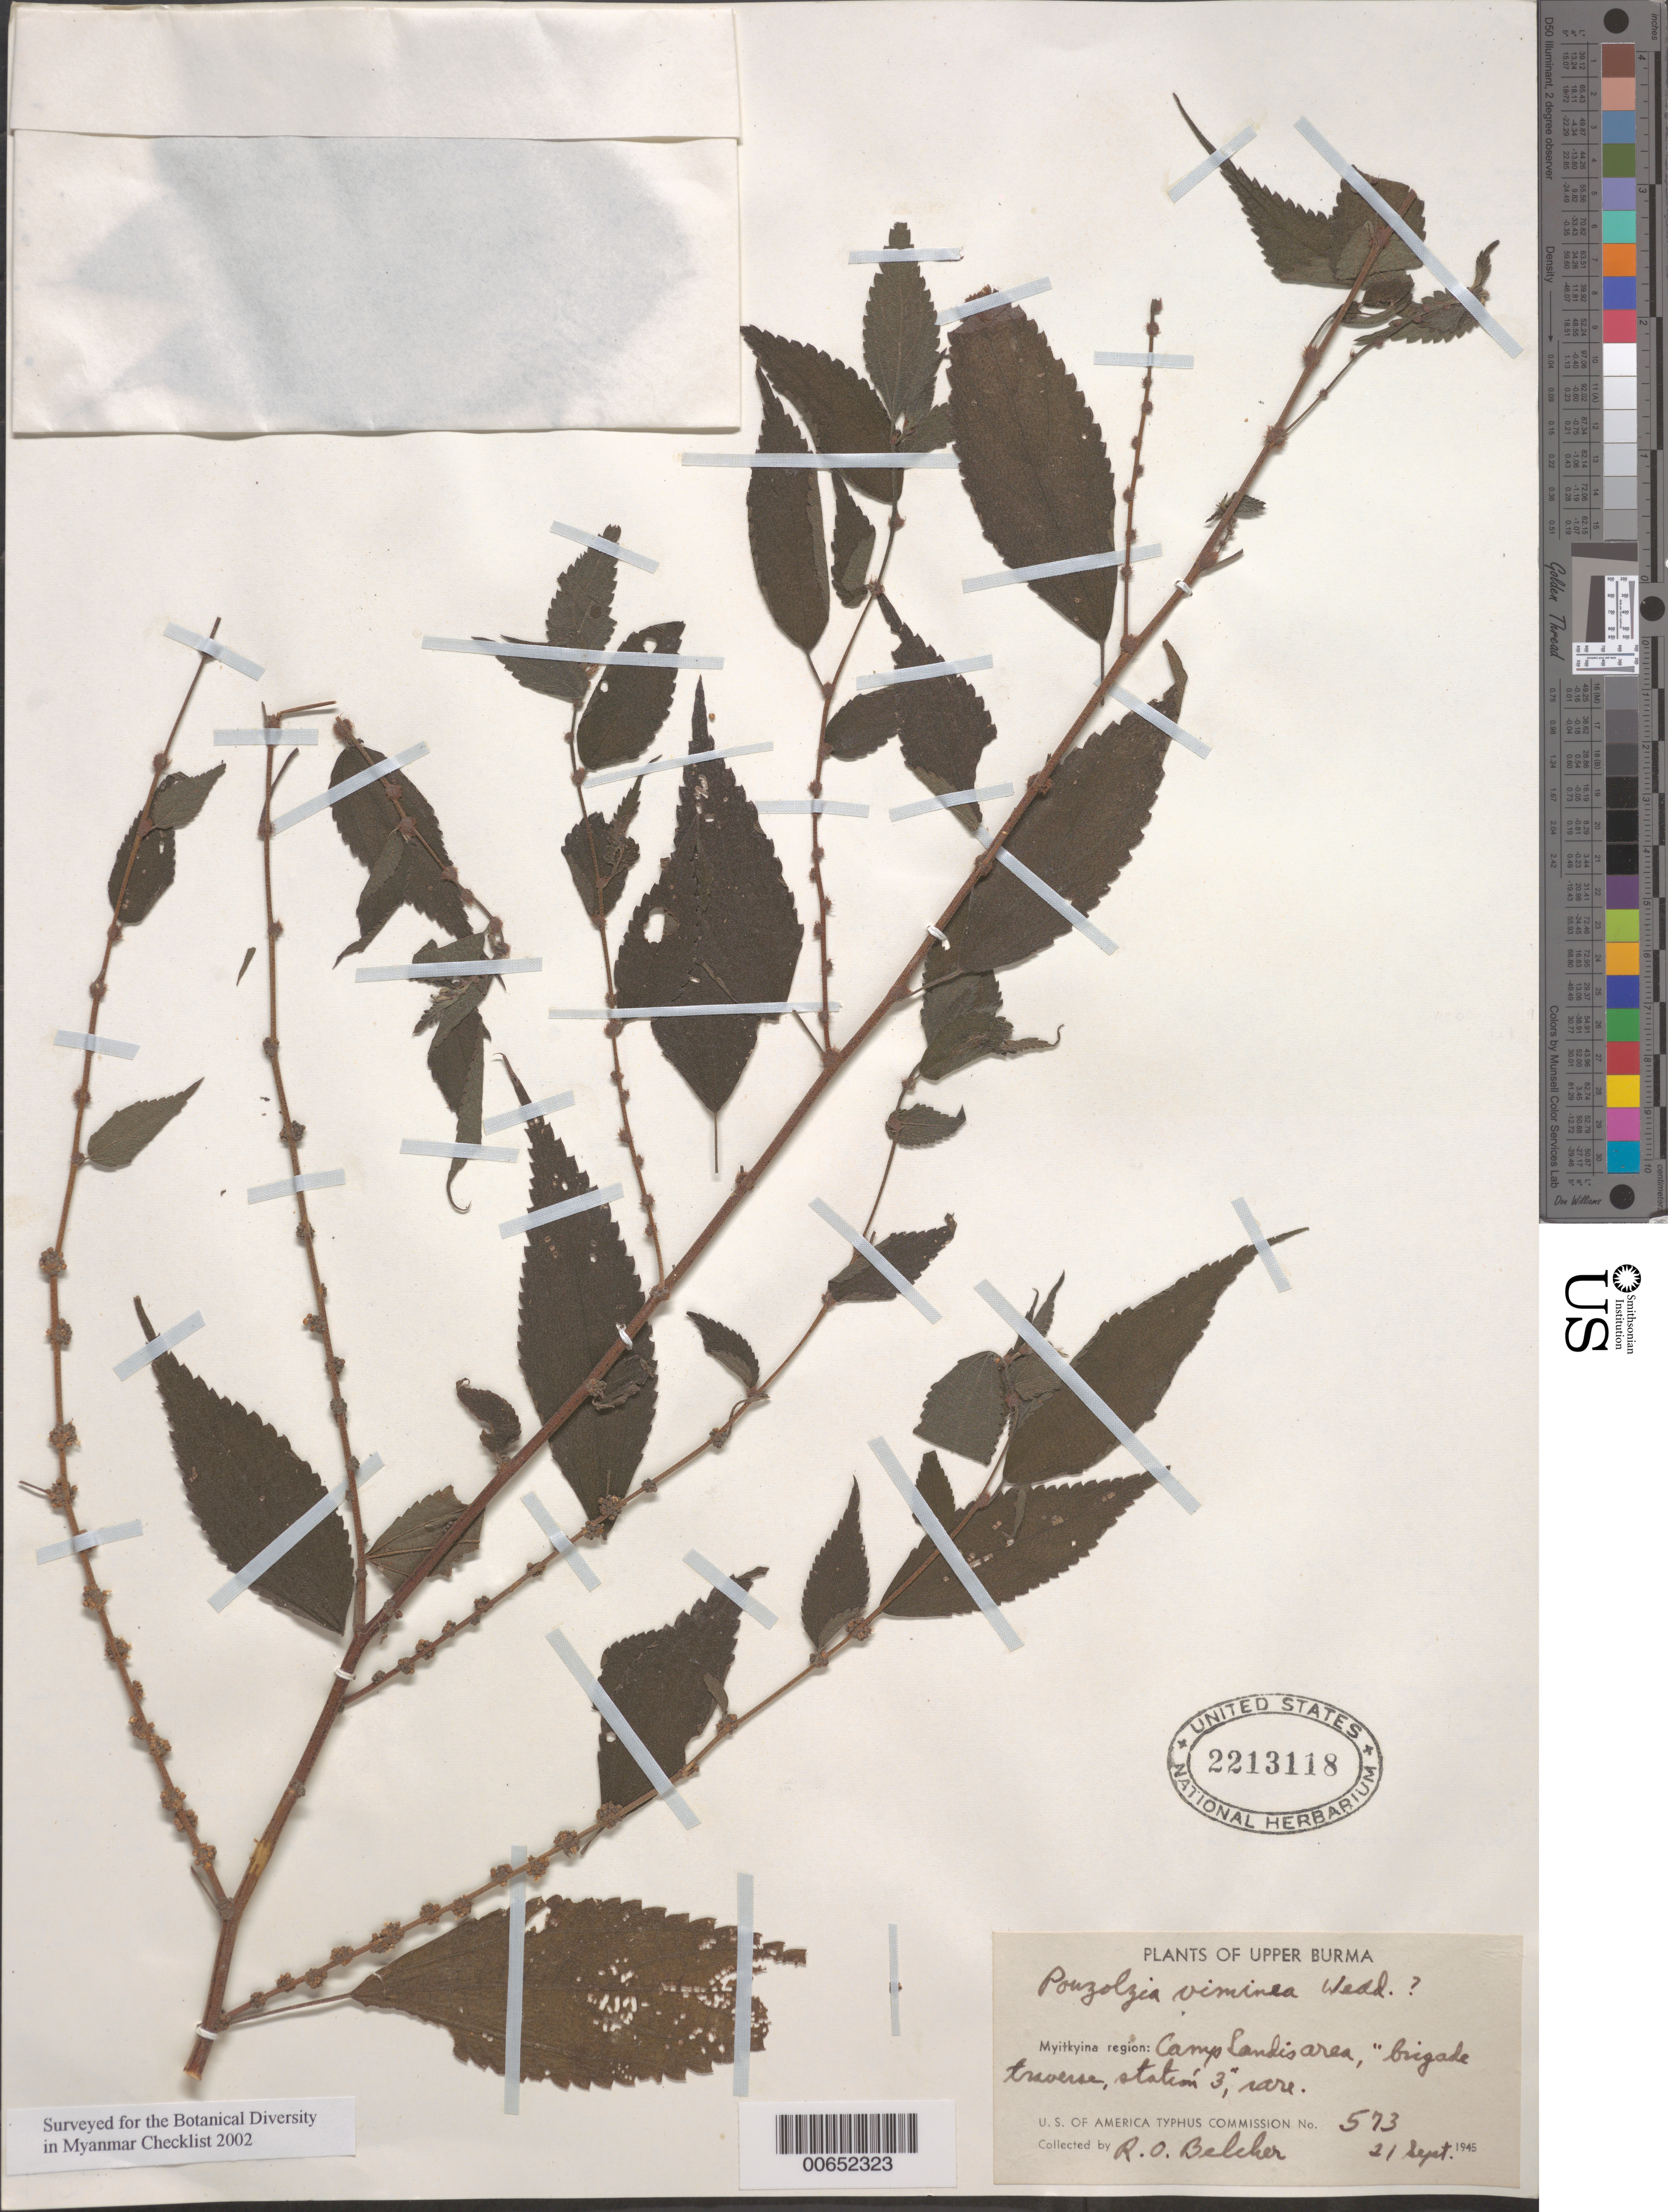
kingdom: Plantae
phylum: Tracheophyta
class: Magnoliopsida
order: Rosales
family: Urticaceae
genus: Pouzolzia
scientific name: Pouzolzia viminea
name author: Wedd.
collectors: R. Belcher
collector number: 573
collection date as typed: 21 Sep 1945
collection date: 1945-09-21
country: Myanmar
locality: Myitkyina region, Camp Landis area, "Brigade traverse, station 3.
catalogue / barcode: US 2213118